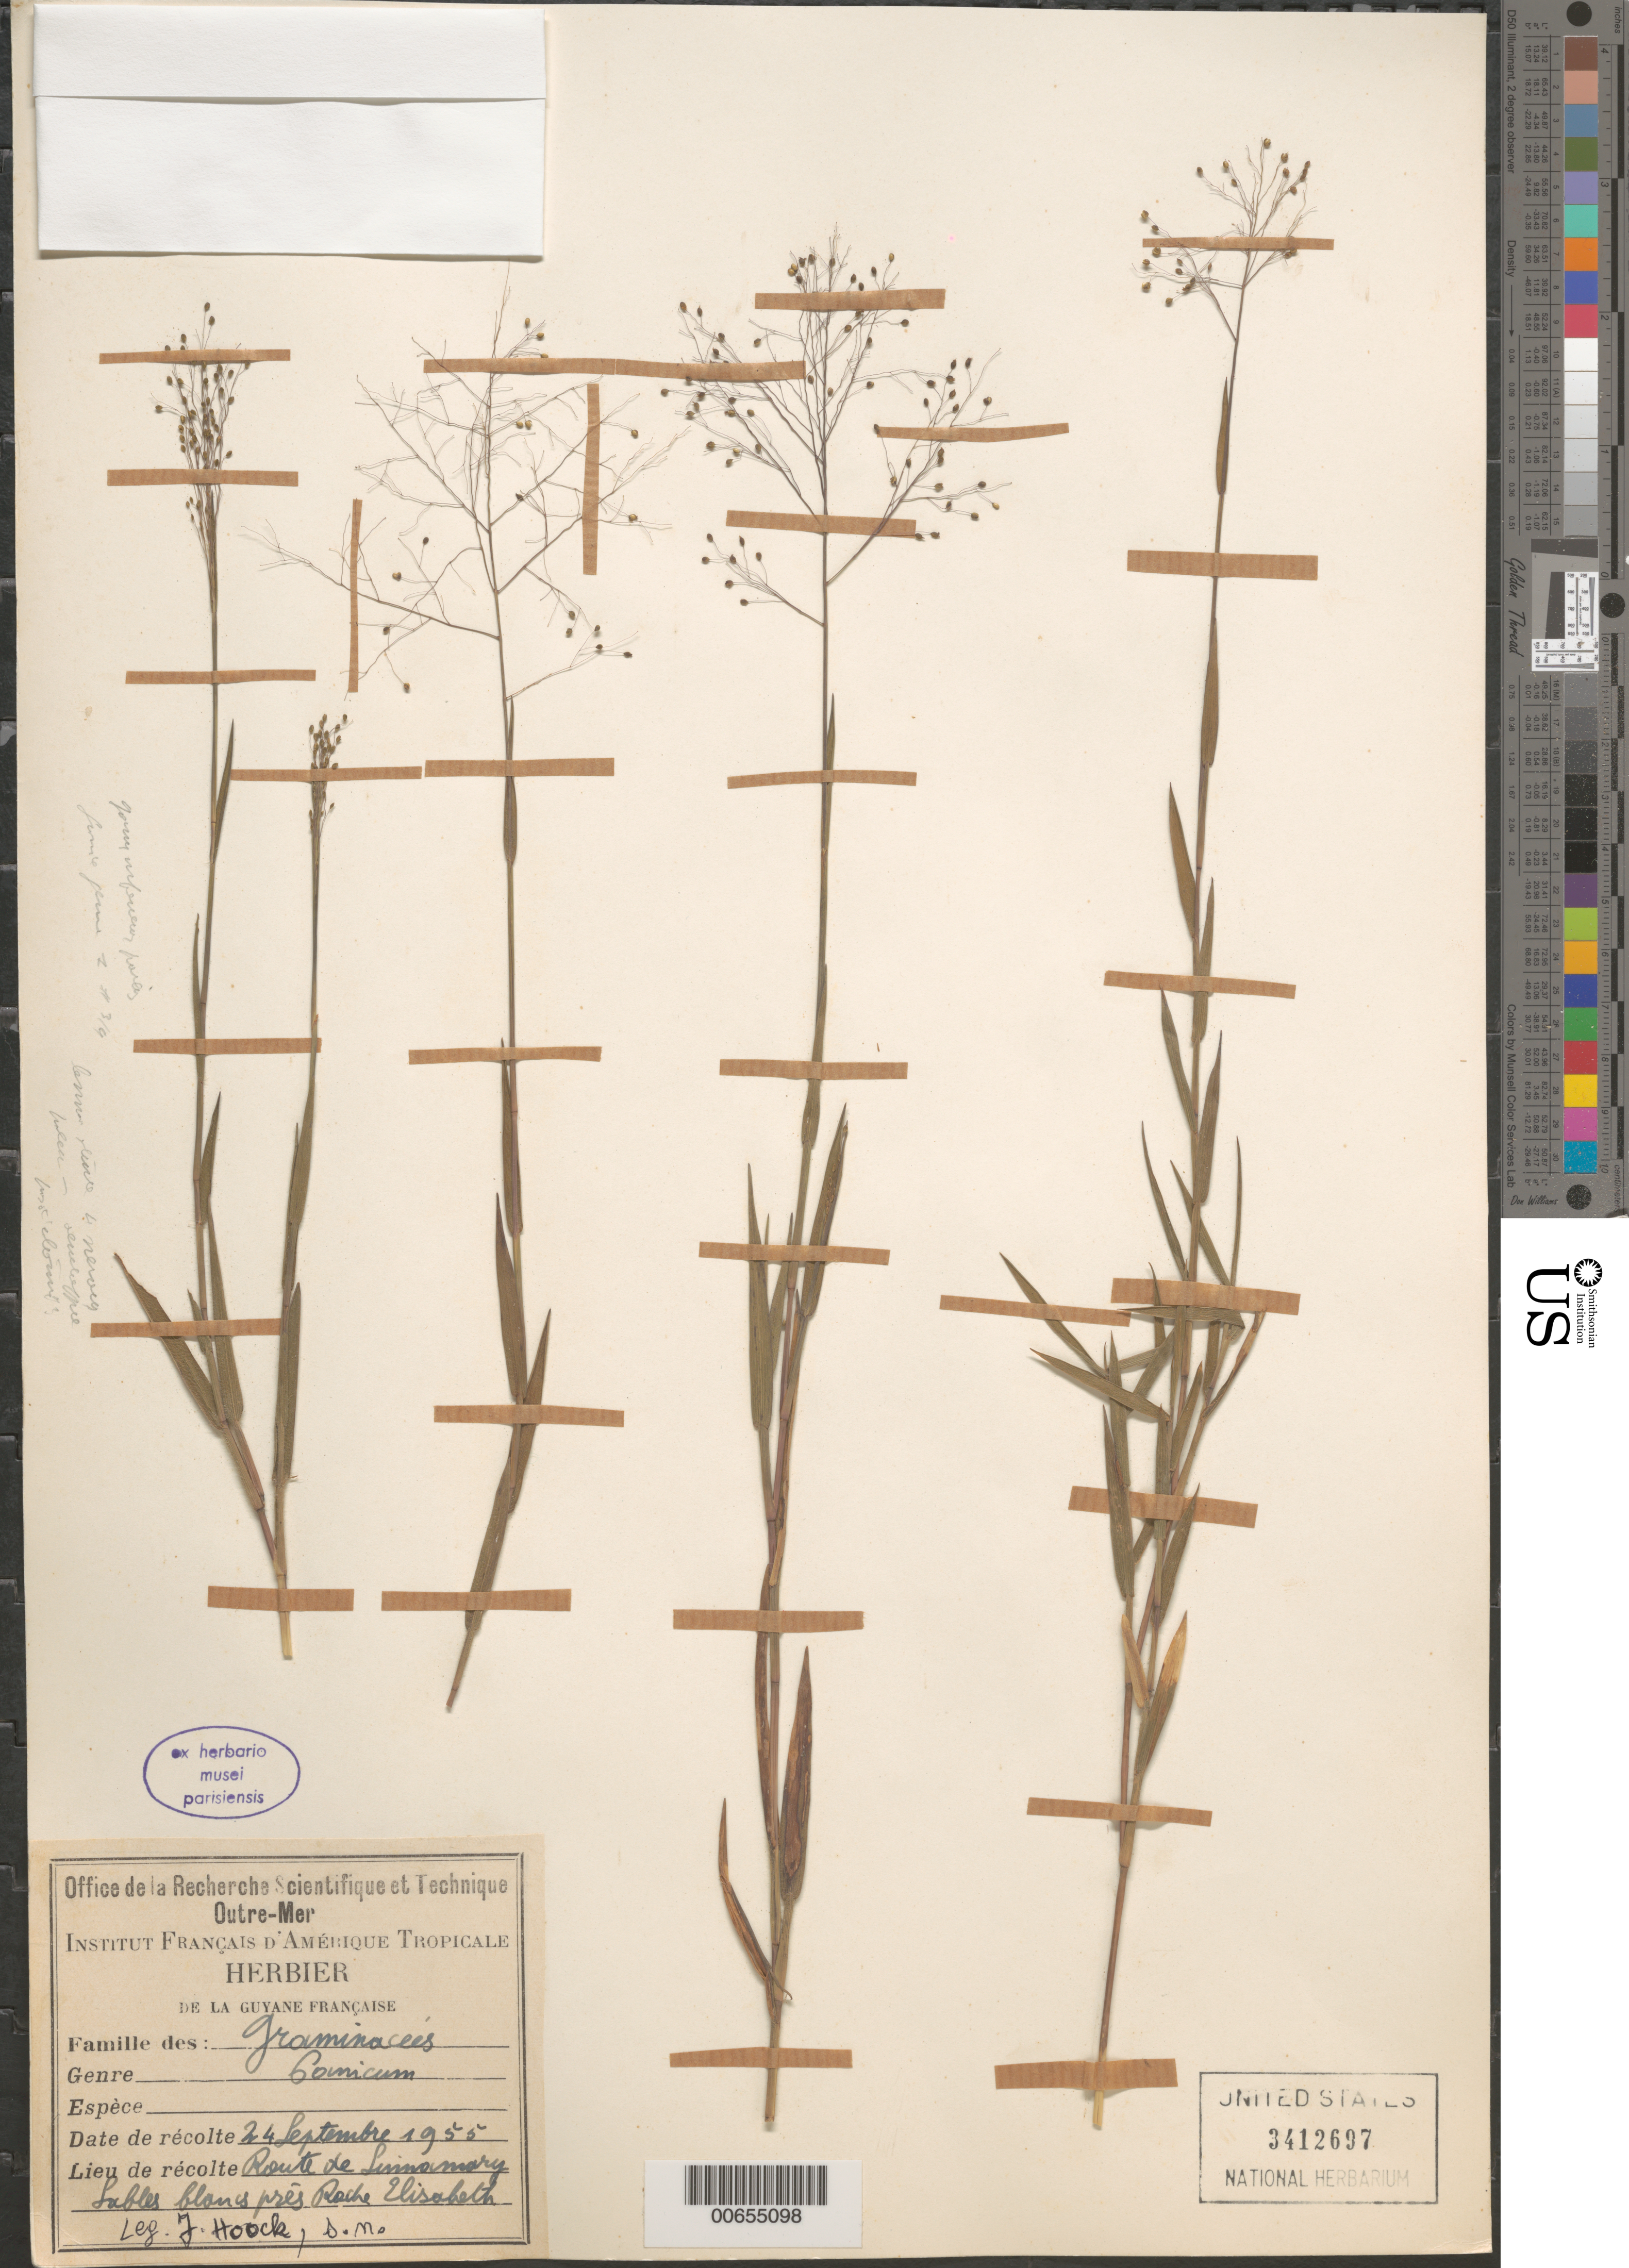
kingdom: Plantae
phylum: Tracheophyta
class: Liliopsida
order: Poales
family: Poaceae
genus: Panicum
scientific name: Panicum sp.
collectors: J. Hoock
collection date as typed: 24-Sep-55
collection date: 1955-09-24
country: French Guiana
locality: Route de Sinnamary, near Roche Elisabeth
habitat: White sand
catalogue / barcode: US 3412697